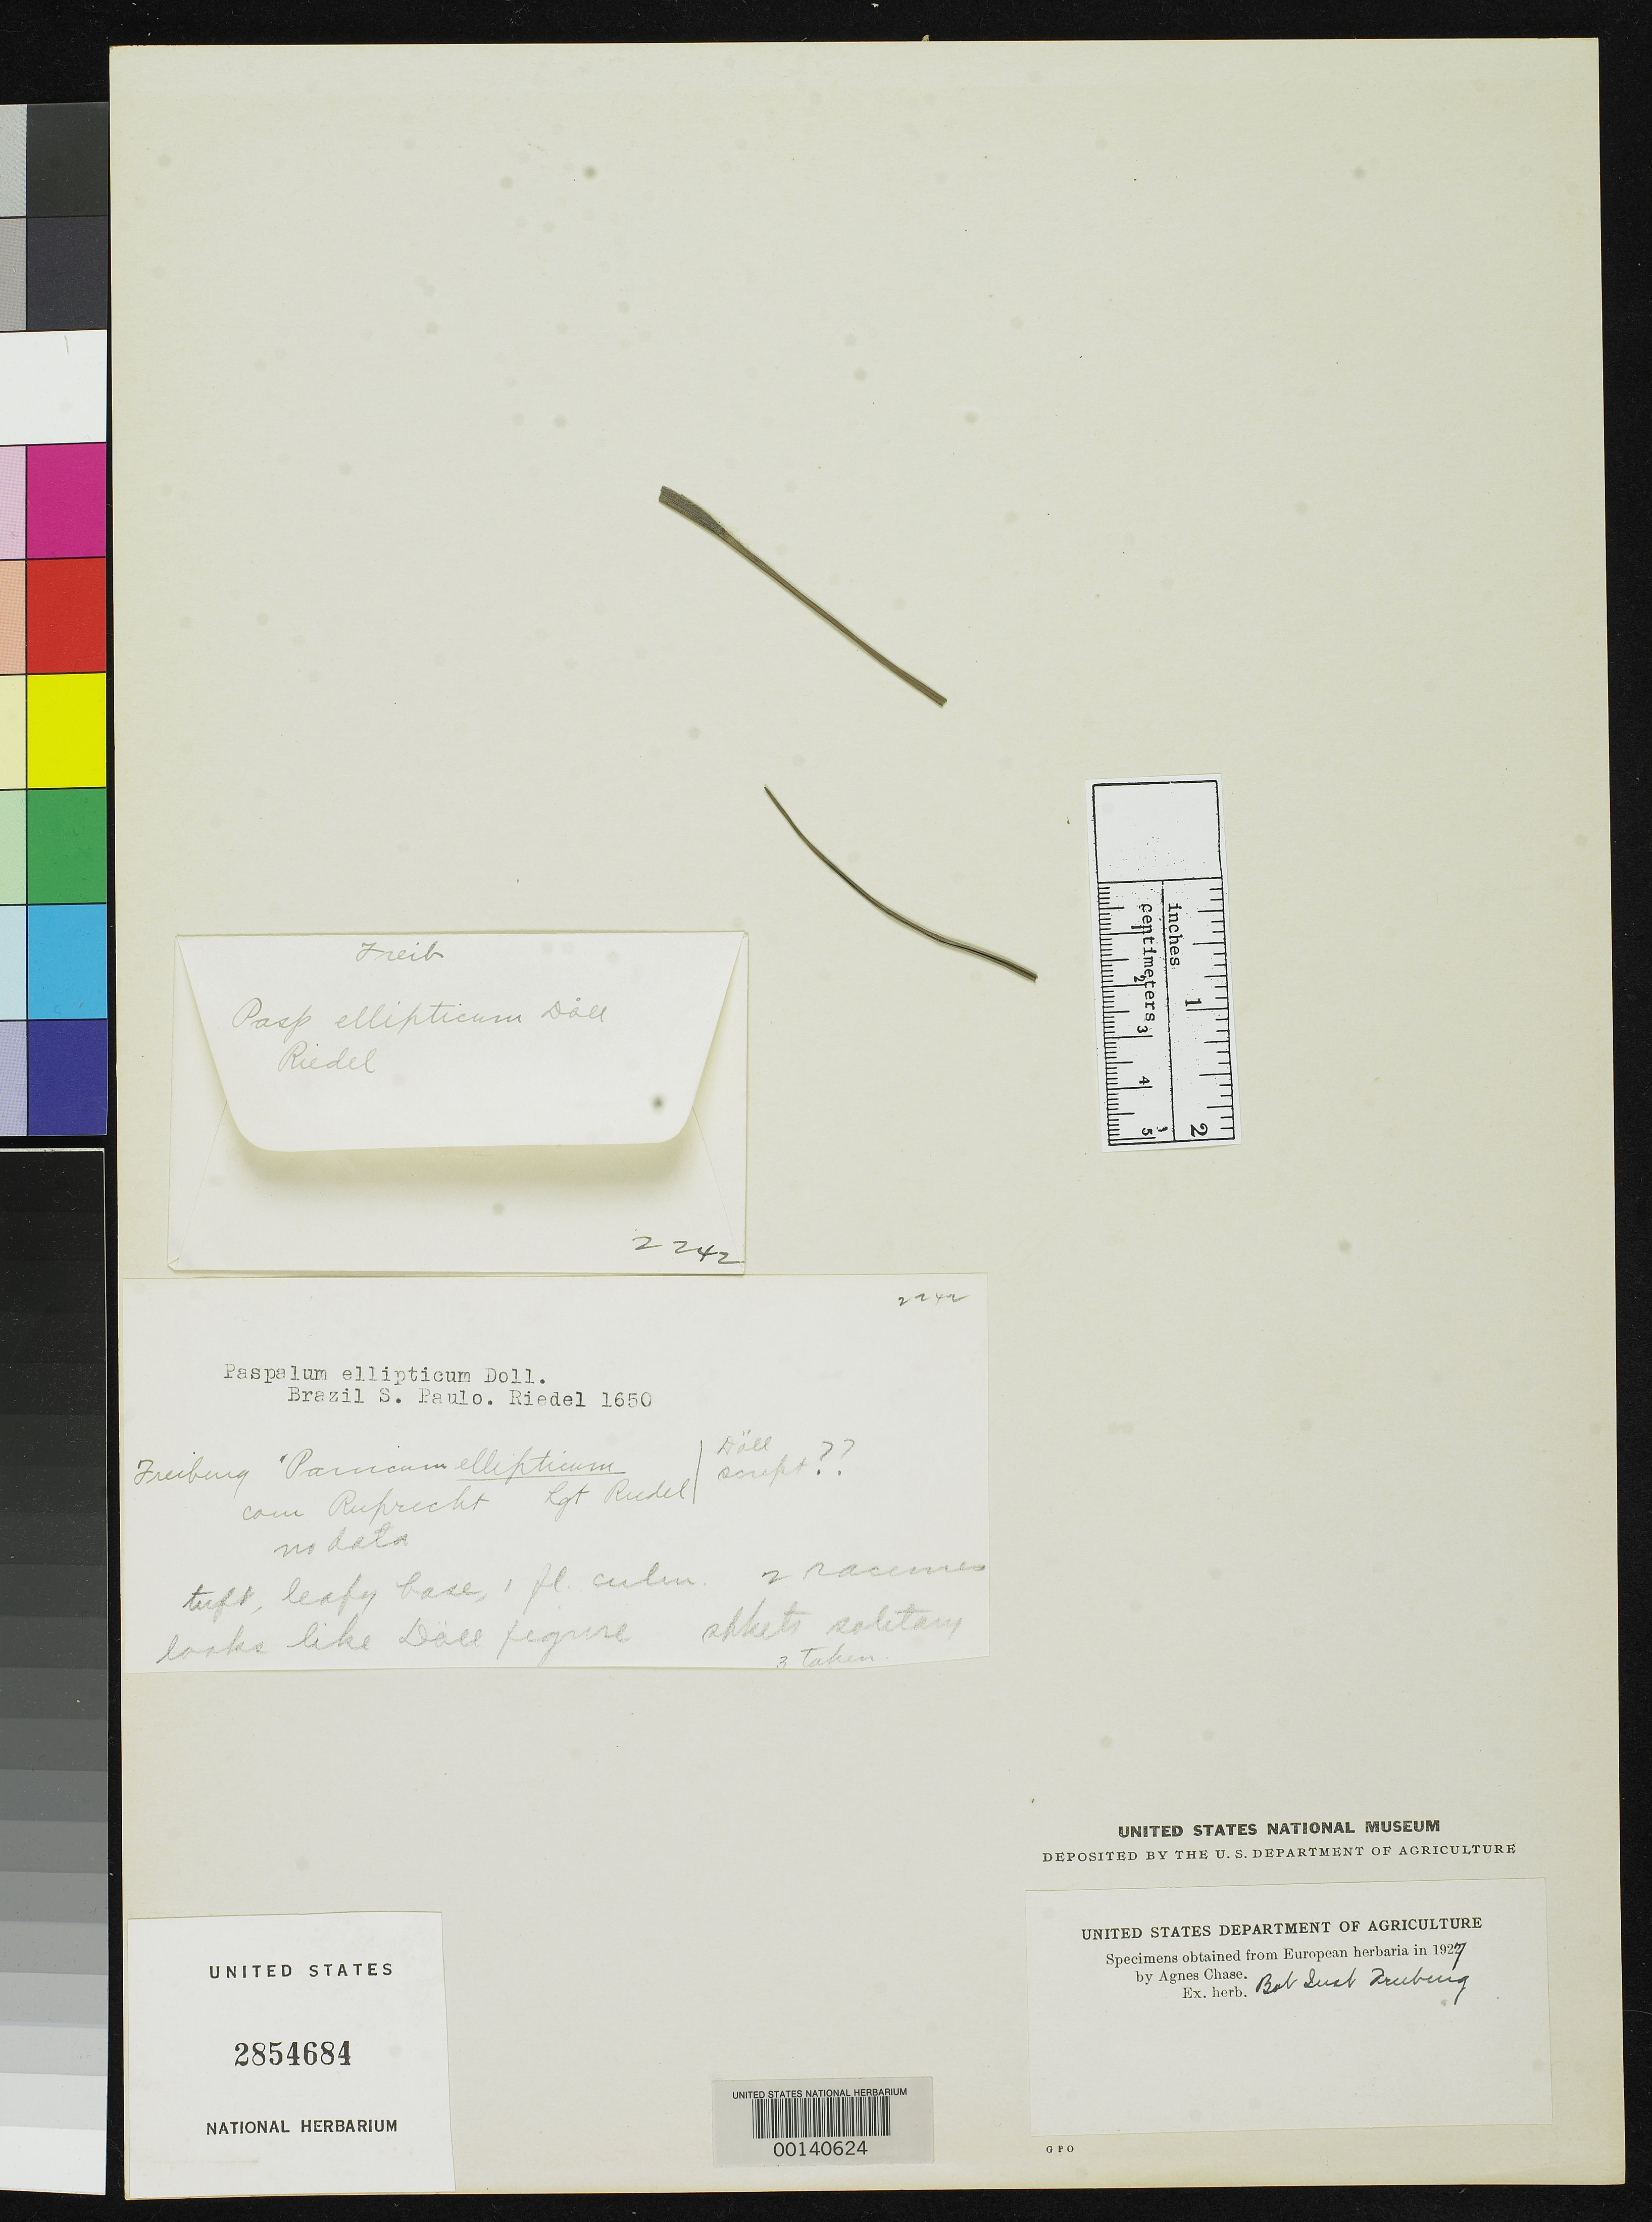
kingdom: Plantae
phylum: Tracheophyta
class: Liliopsida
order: Poales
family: Poaceae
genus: Paspalum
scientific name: Paspalum ellipticum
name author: Döll in Mart.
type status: Type Fragment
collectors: L. Riedel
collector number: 1650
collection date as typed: Sep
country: Brazil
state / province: São Paulo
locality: Near Mugy.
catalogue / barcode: US 2854684